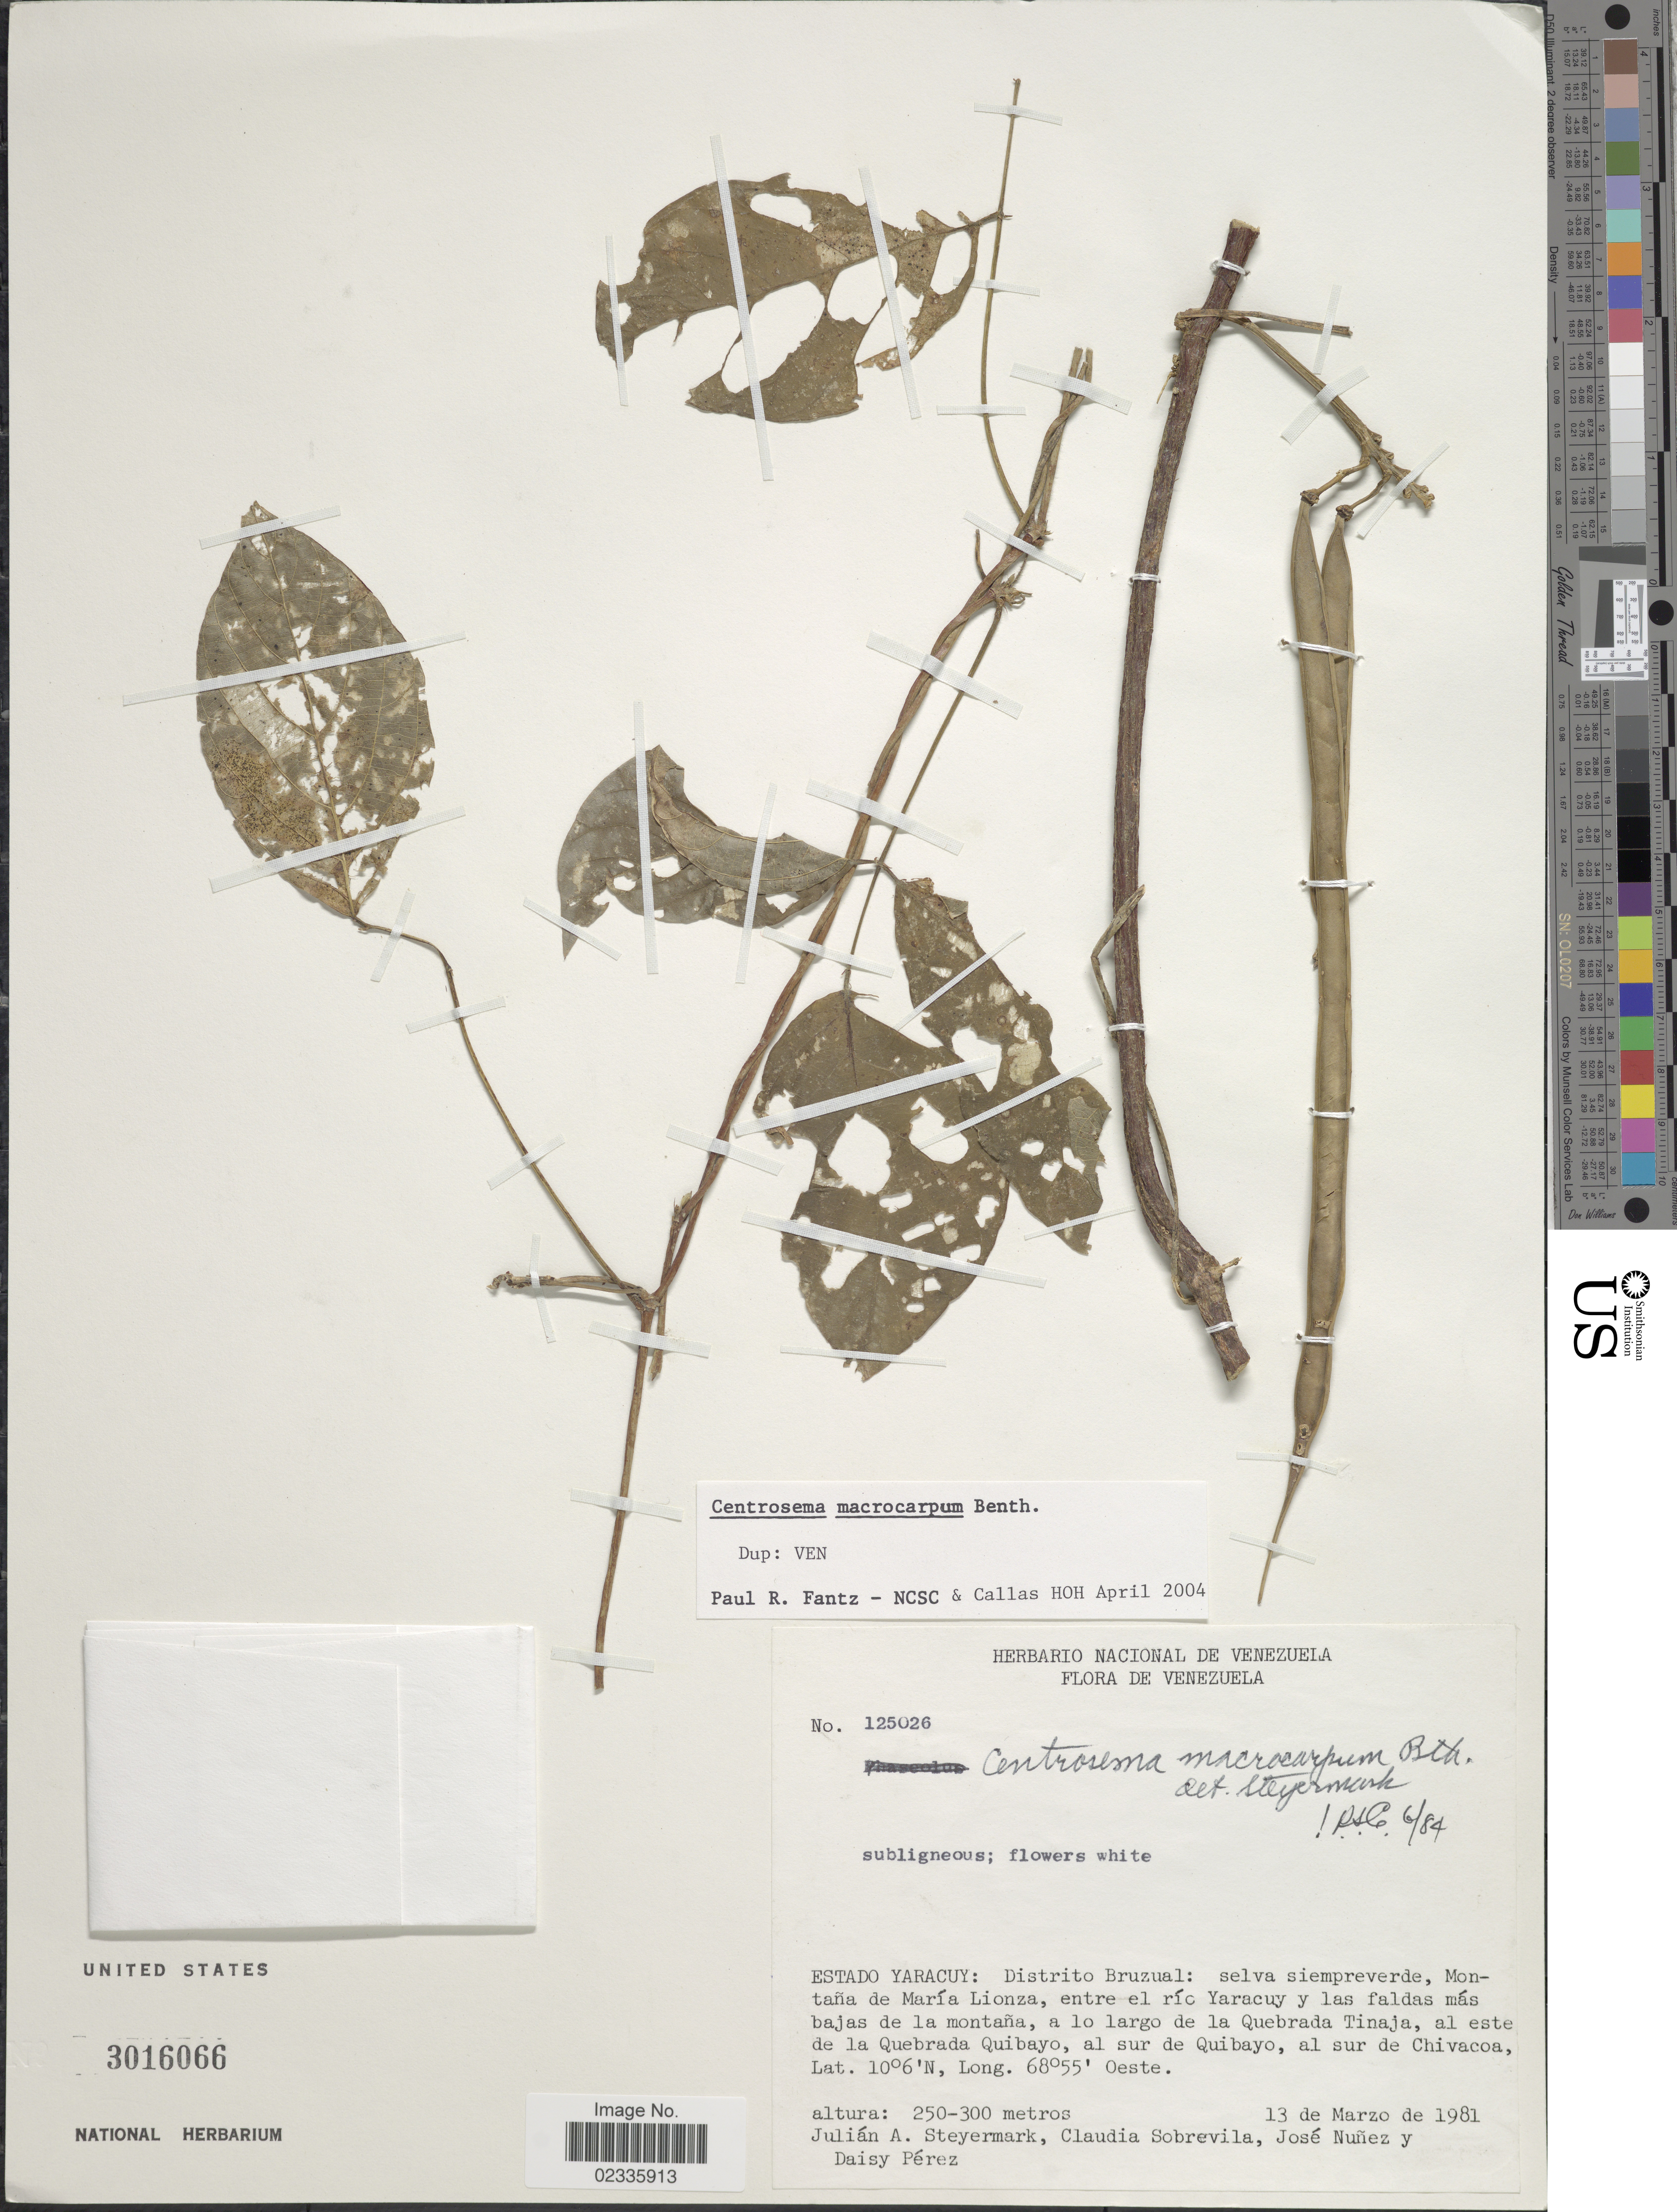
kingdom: Plantae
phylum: Tracheophyta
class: Magnoliopsida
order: Fabales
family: Fabaceae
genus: Centrosema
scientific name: Centrosema macrocarpum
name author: Benth.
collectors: J. Steyermark, C. Sobrevila, J. Nunez & D. Perez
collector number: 125026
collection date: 1981-03-13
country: Venezuela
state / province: Yaracuy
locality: Distrito Bruzual: Montaña de María Lionza, entre el río Yaracuy y las faldas más bajas de la montaña, a lo largo de la Quebrada Tinaja, al este de la Quebrada Quibayo, al sur de Quibayo, al sur de Chivacoa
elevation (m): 250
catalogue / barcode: US 3016066